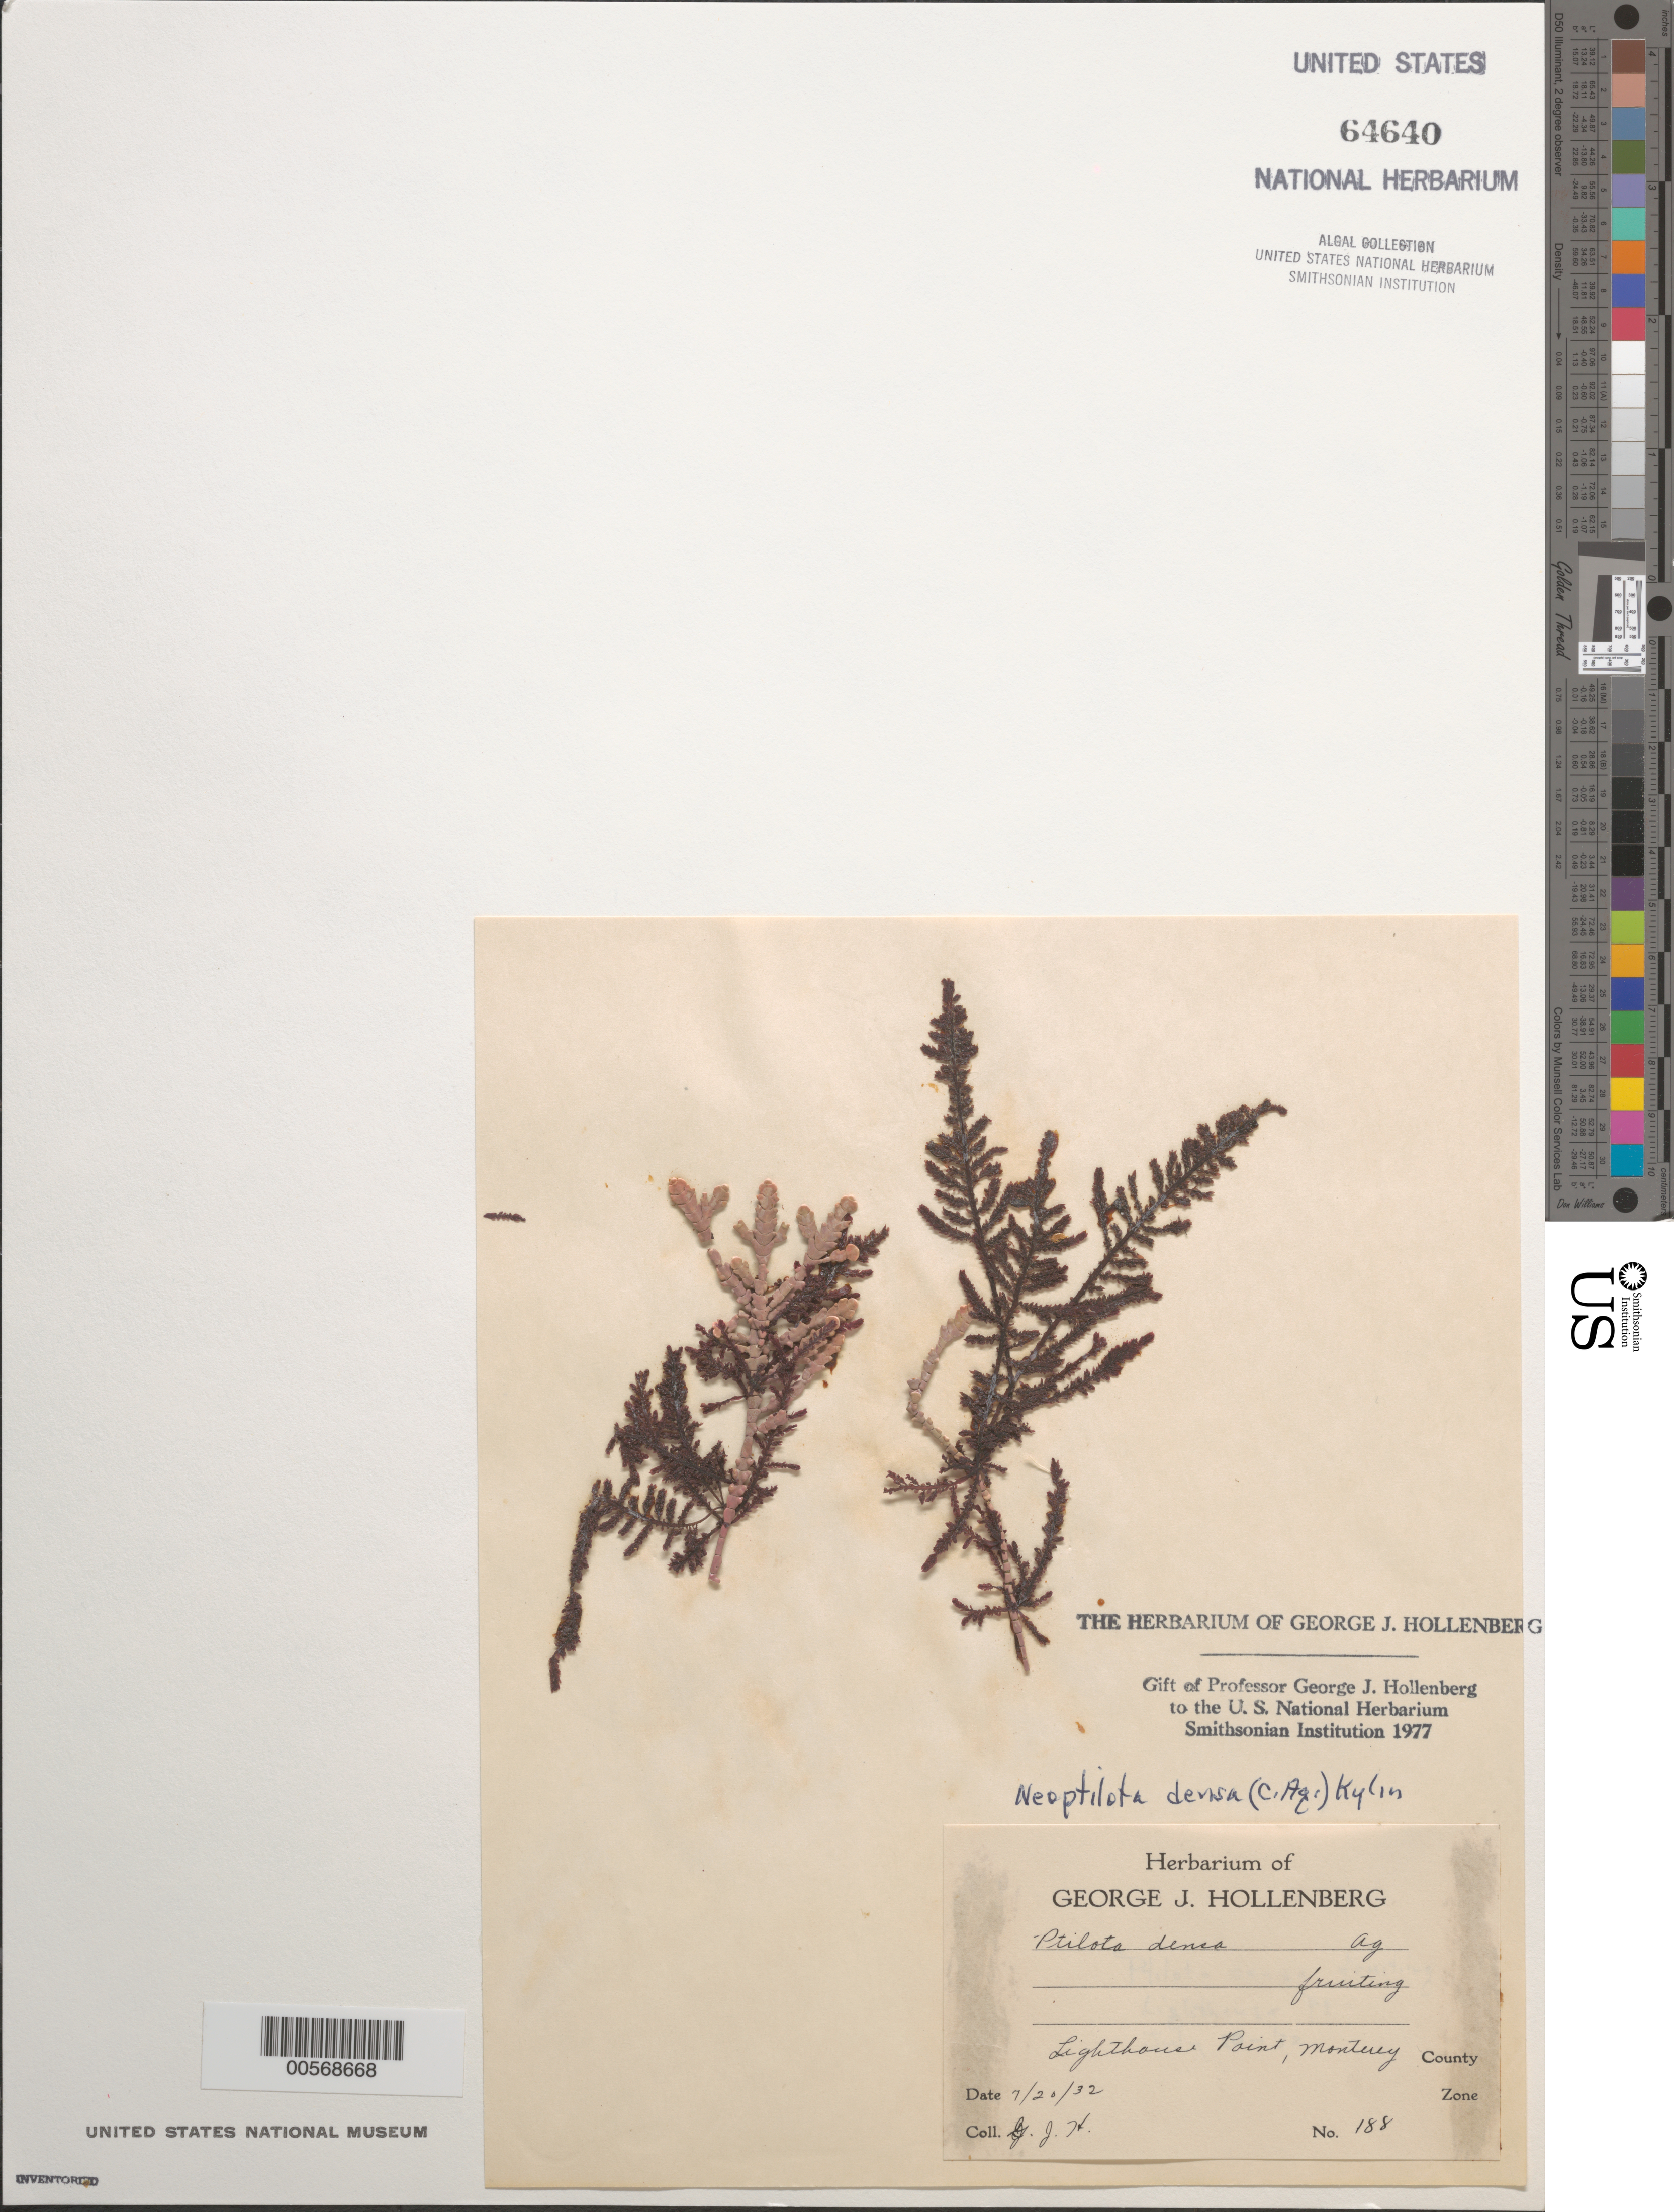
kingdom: Plantae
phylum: Rhodophyta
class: Florideophyceae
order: Ceramiales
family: Wrangeliaceae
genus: Ptilota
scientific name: Ptilota densa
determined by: Algae name updating Project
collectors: G. Hollenberg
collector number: GJH 188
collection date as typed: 20 Jul 1932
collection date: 1932-07-20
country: United States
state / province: California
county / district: Monterey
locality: Lighthouse Point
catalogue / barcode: US 64640